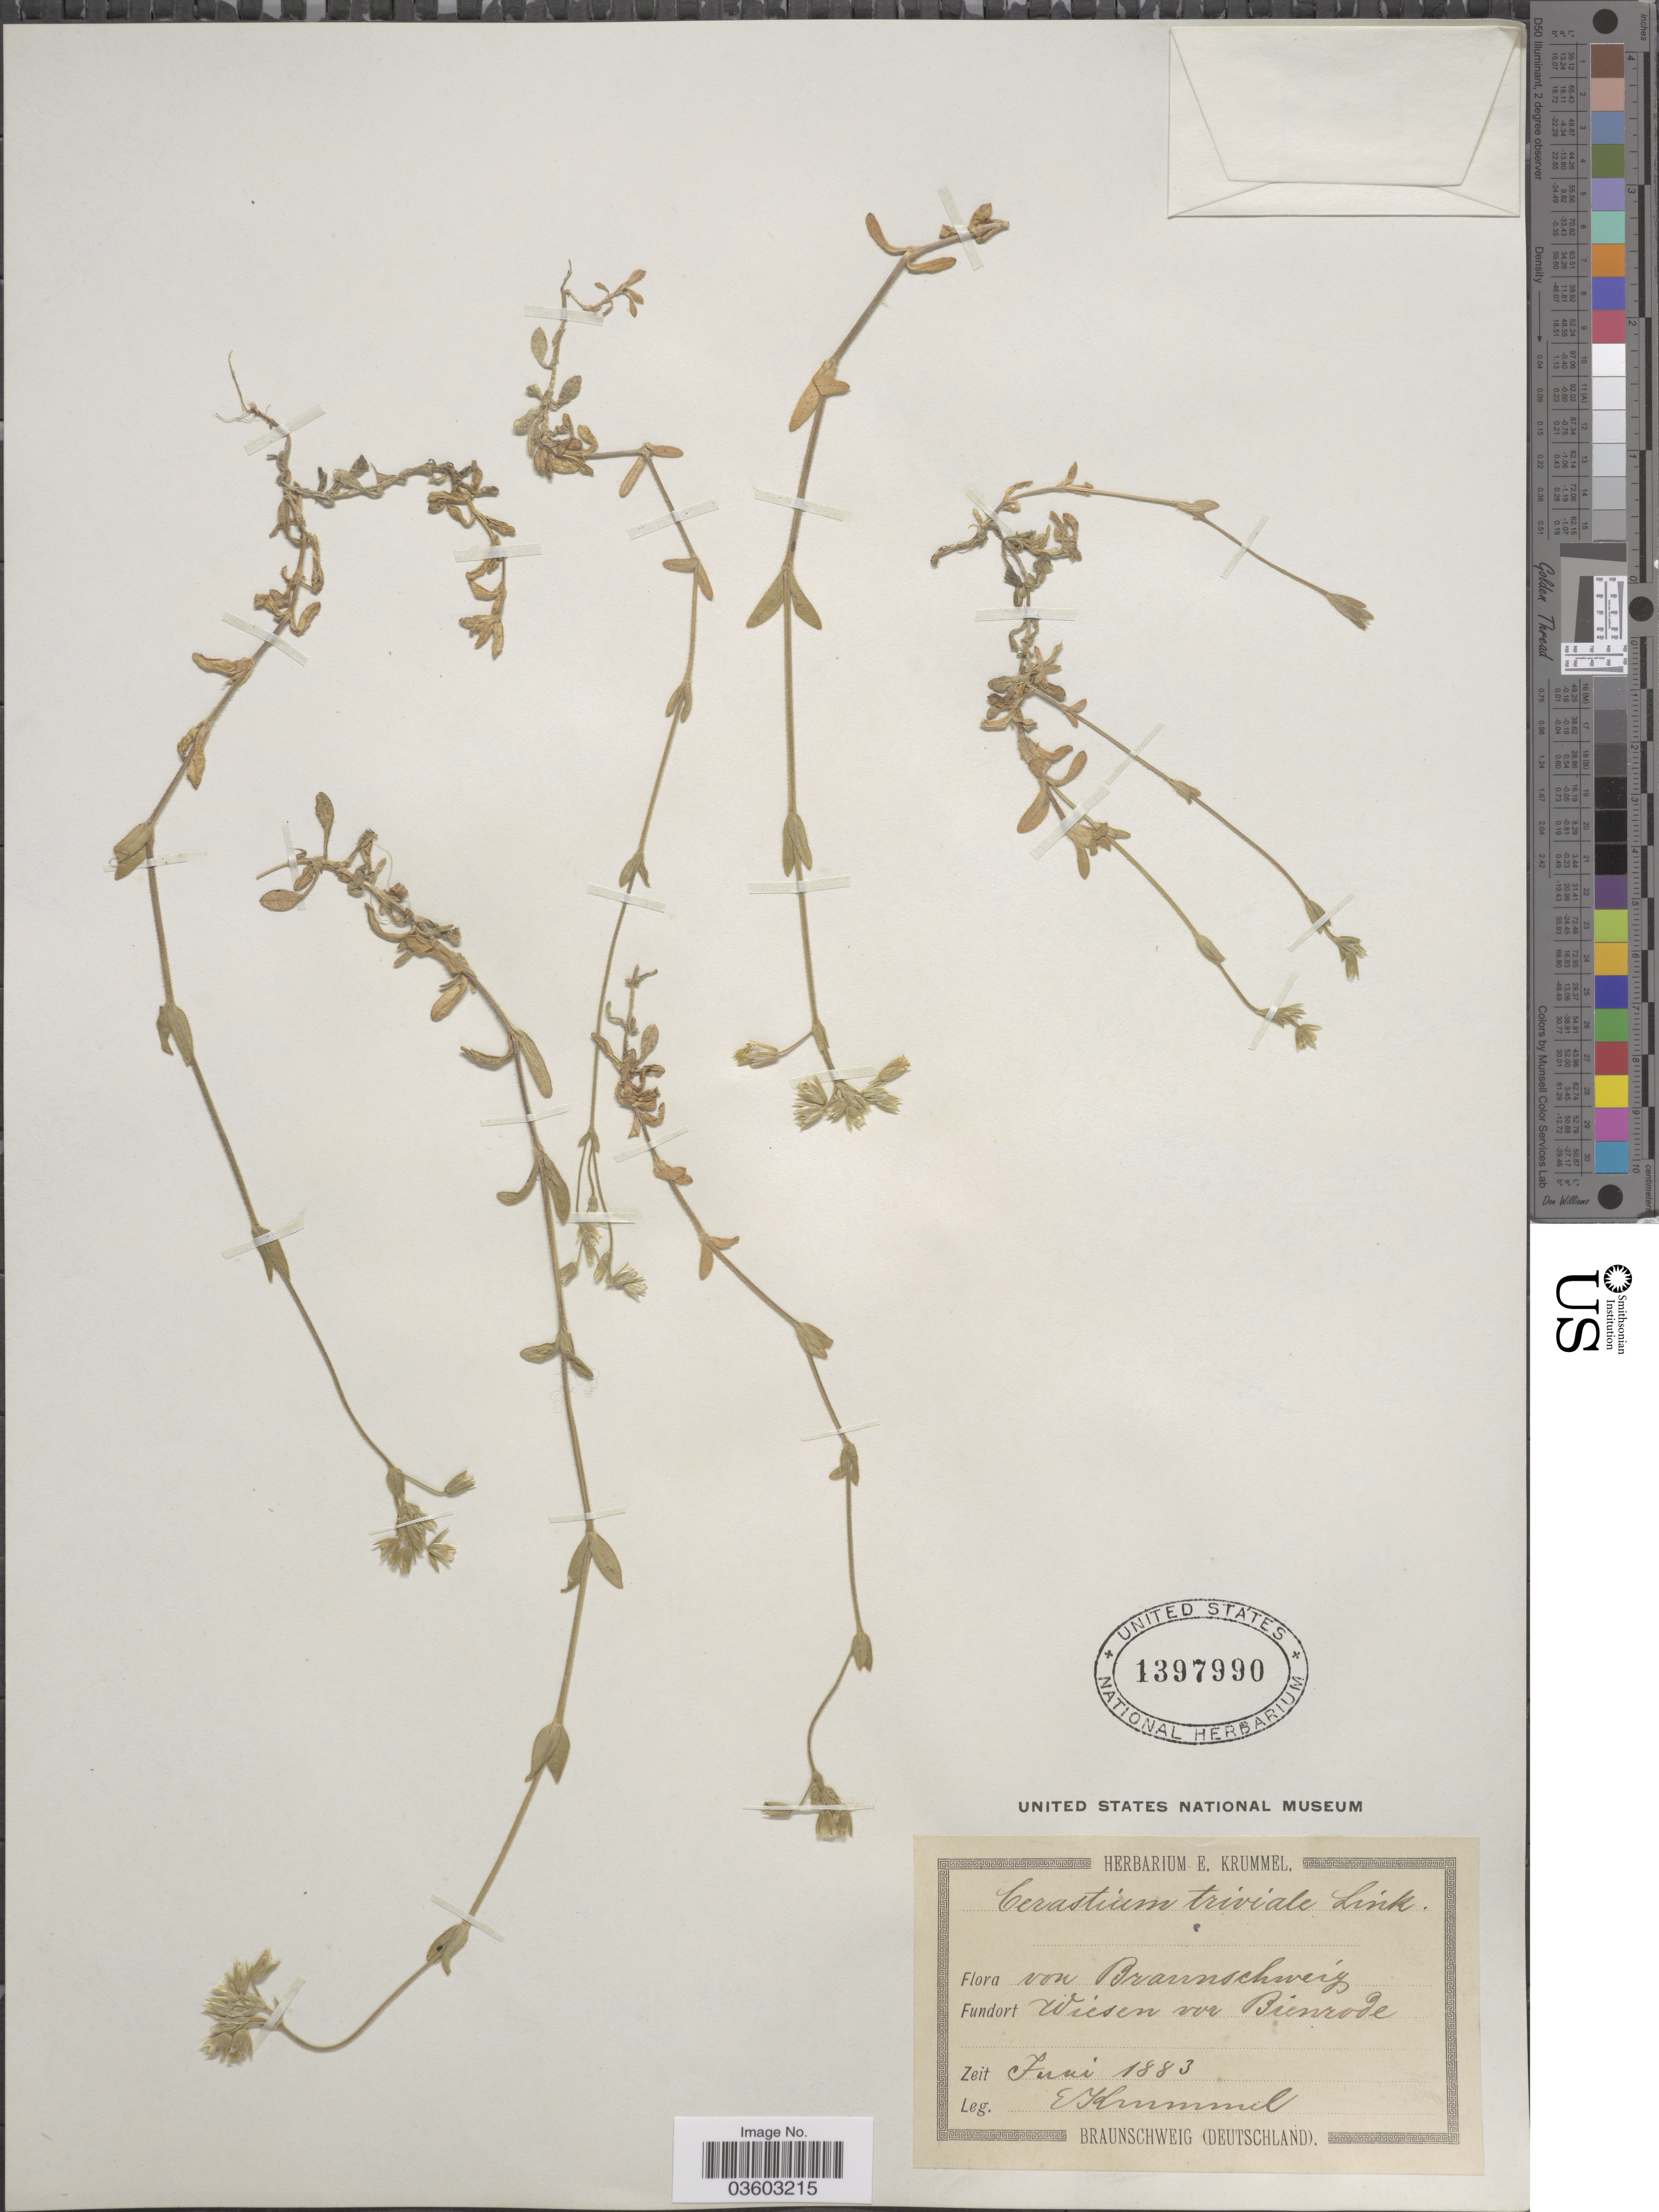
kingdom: Plantae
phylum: Tracheophyta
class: Magnoliopsida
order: Caryophyllales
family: Caryophyllaceae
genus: Cerastium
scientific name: Cerastium triviale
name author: Link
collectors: E. Krummel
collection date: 1883-06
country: Germany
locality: Braunschweig. Wiesen vor Bienrode.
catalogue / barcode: US 1397990